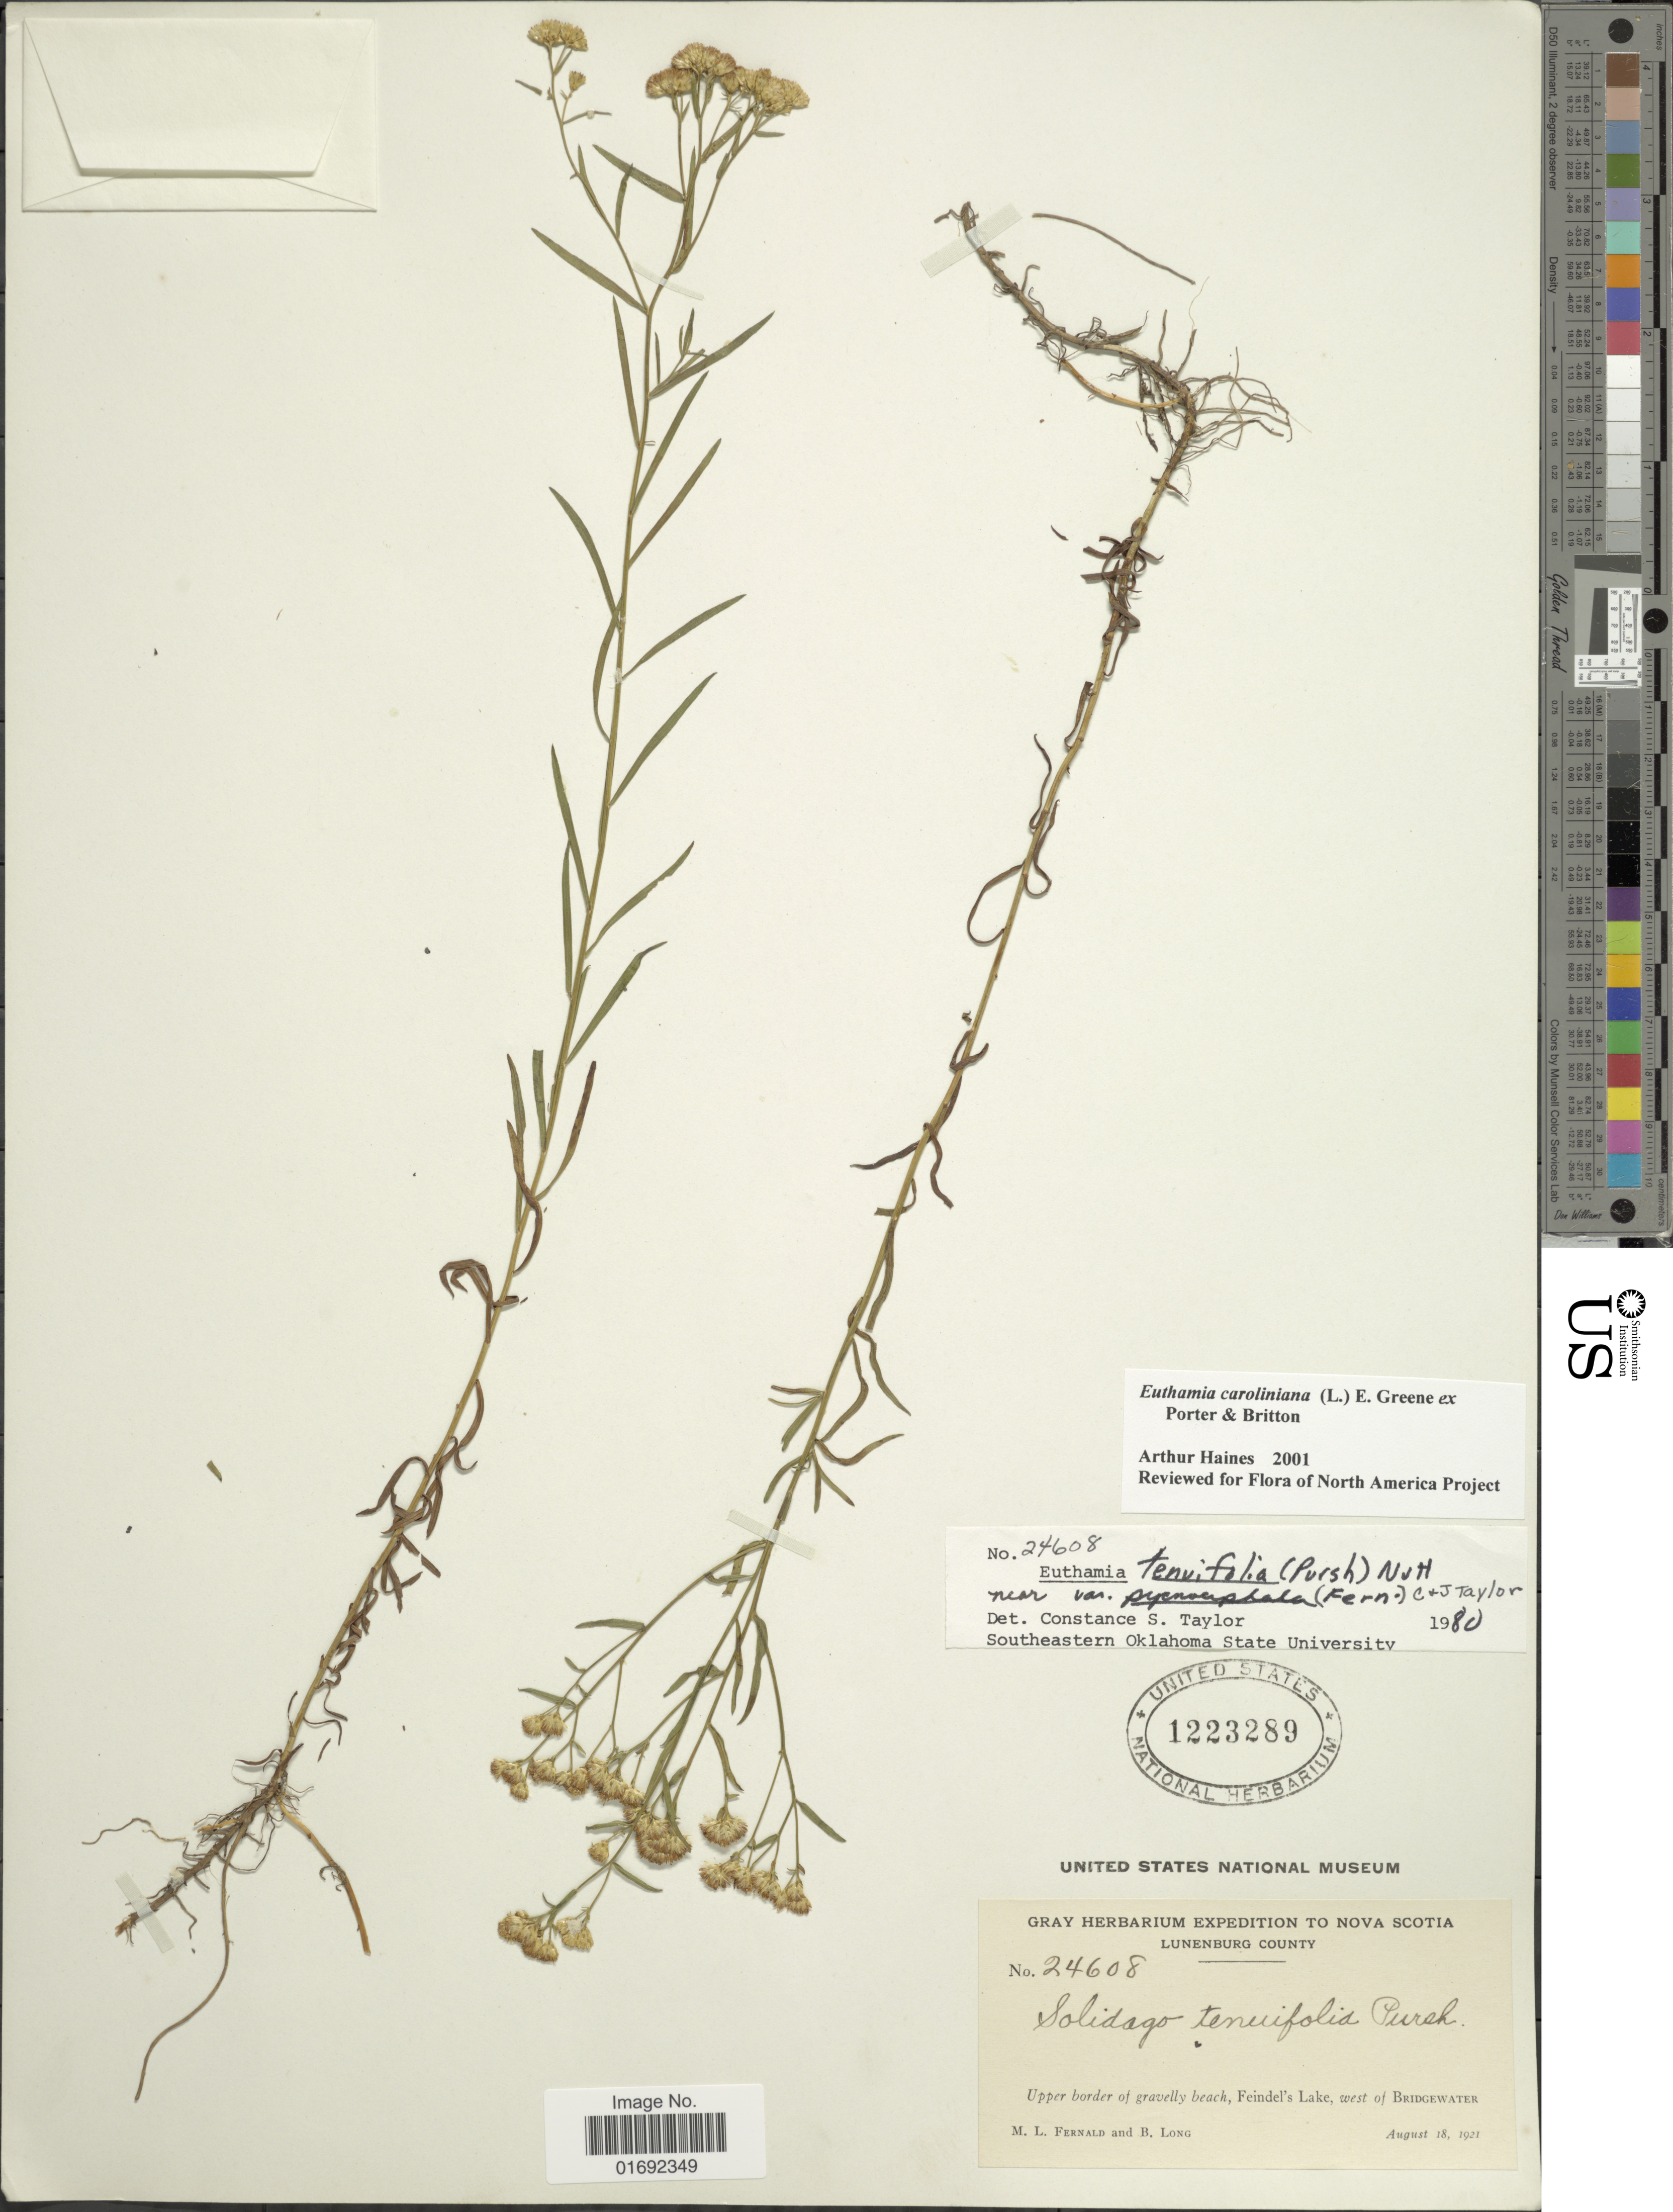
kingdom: Plantae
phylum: Tracheophyta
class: Magnoliopsida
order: Asterales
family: Asteraceae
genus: Euthamia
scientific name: Euthamia galetorum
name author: S.W. Greene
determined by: Urbatsch, Lowell E., Curator (LSU), Louisiana State University (UNITED STATES)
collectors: M. L. Fernald & B. Long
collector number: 24608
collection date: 1921-08-18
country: Canada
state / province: Nova Scotia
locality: Lunenburg County, Feindel's Lake, west of Bridgewater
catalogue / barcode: US 1223289